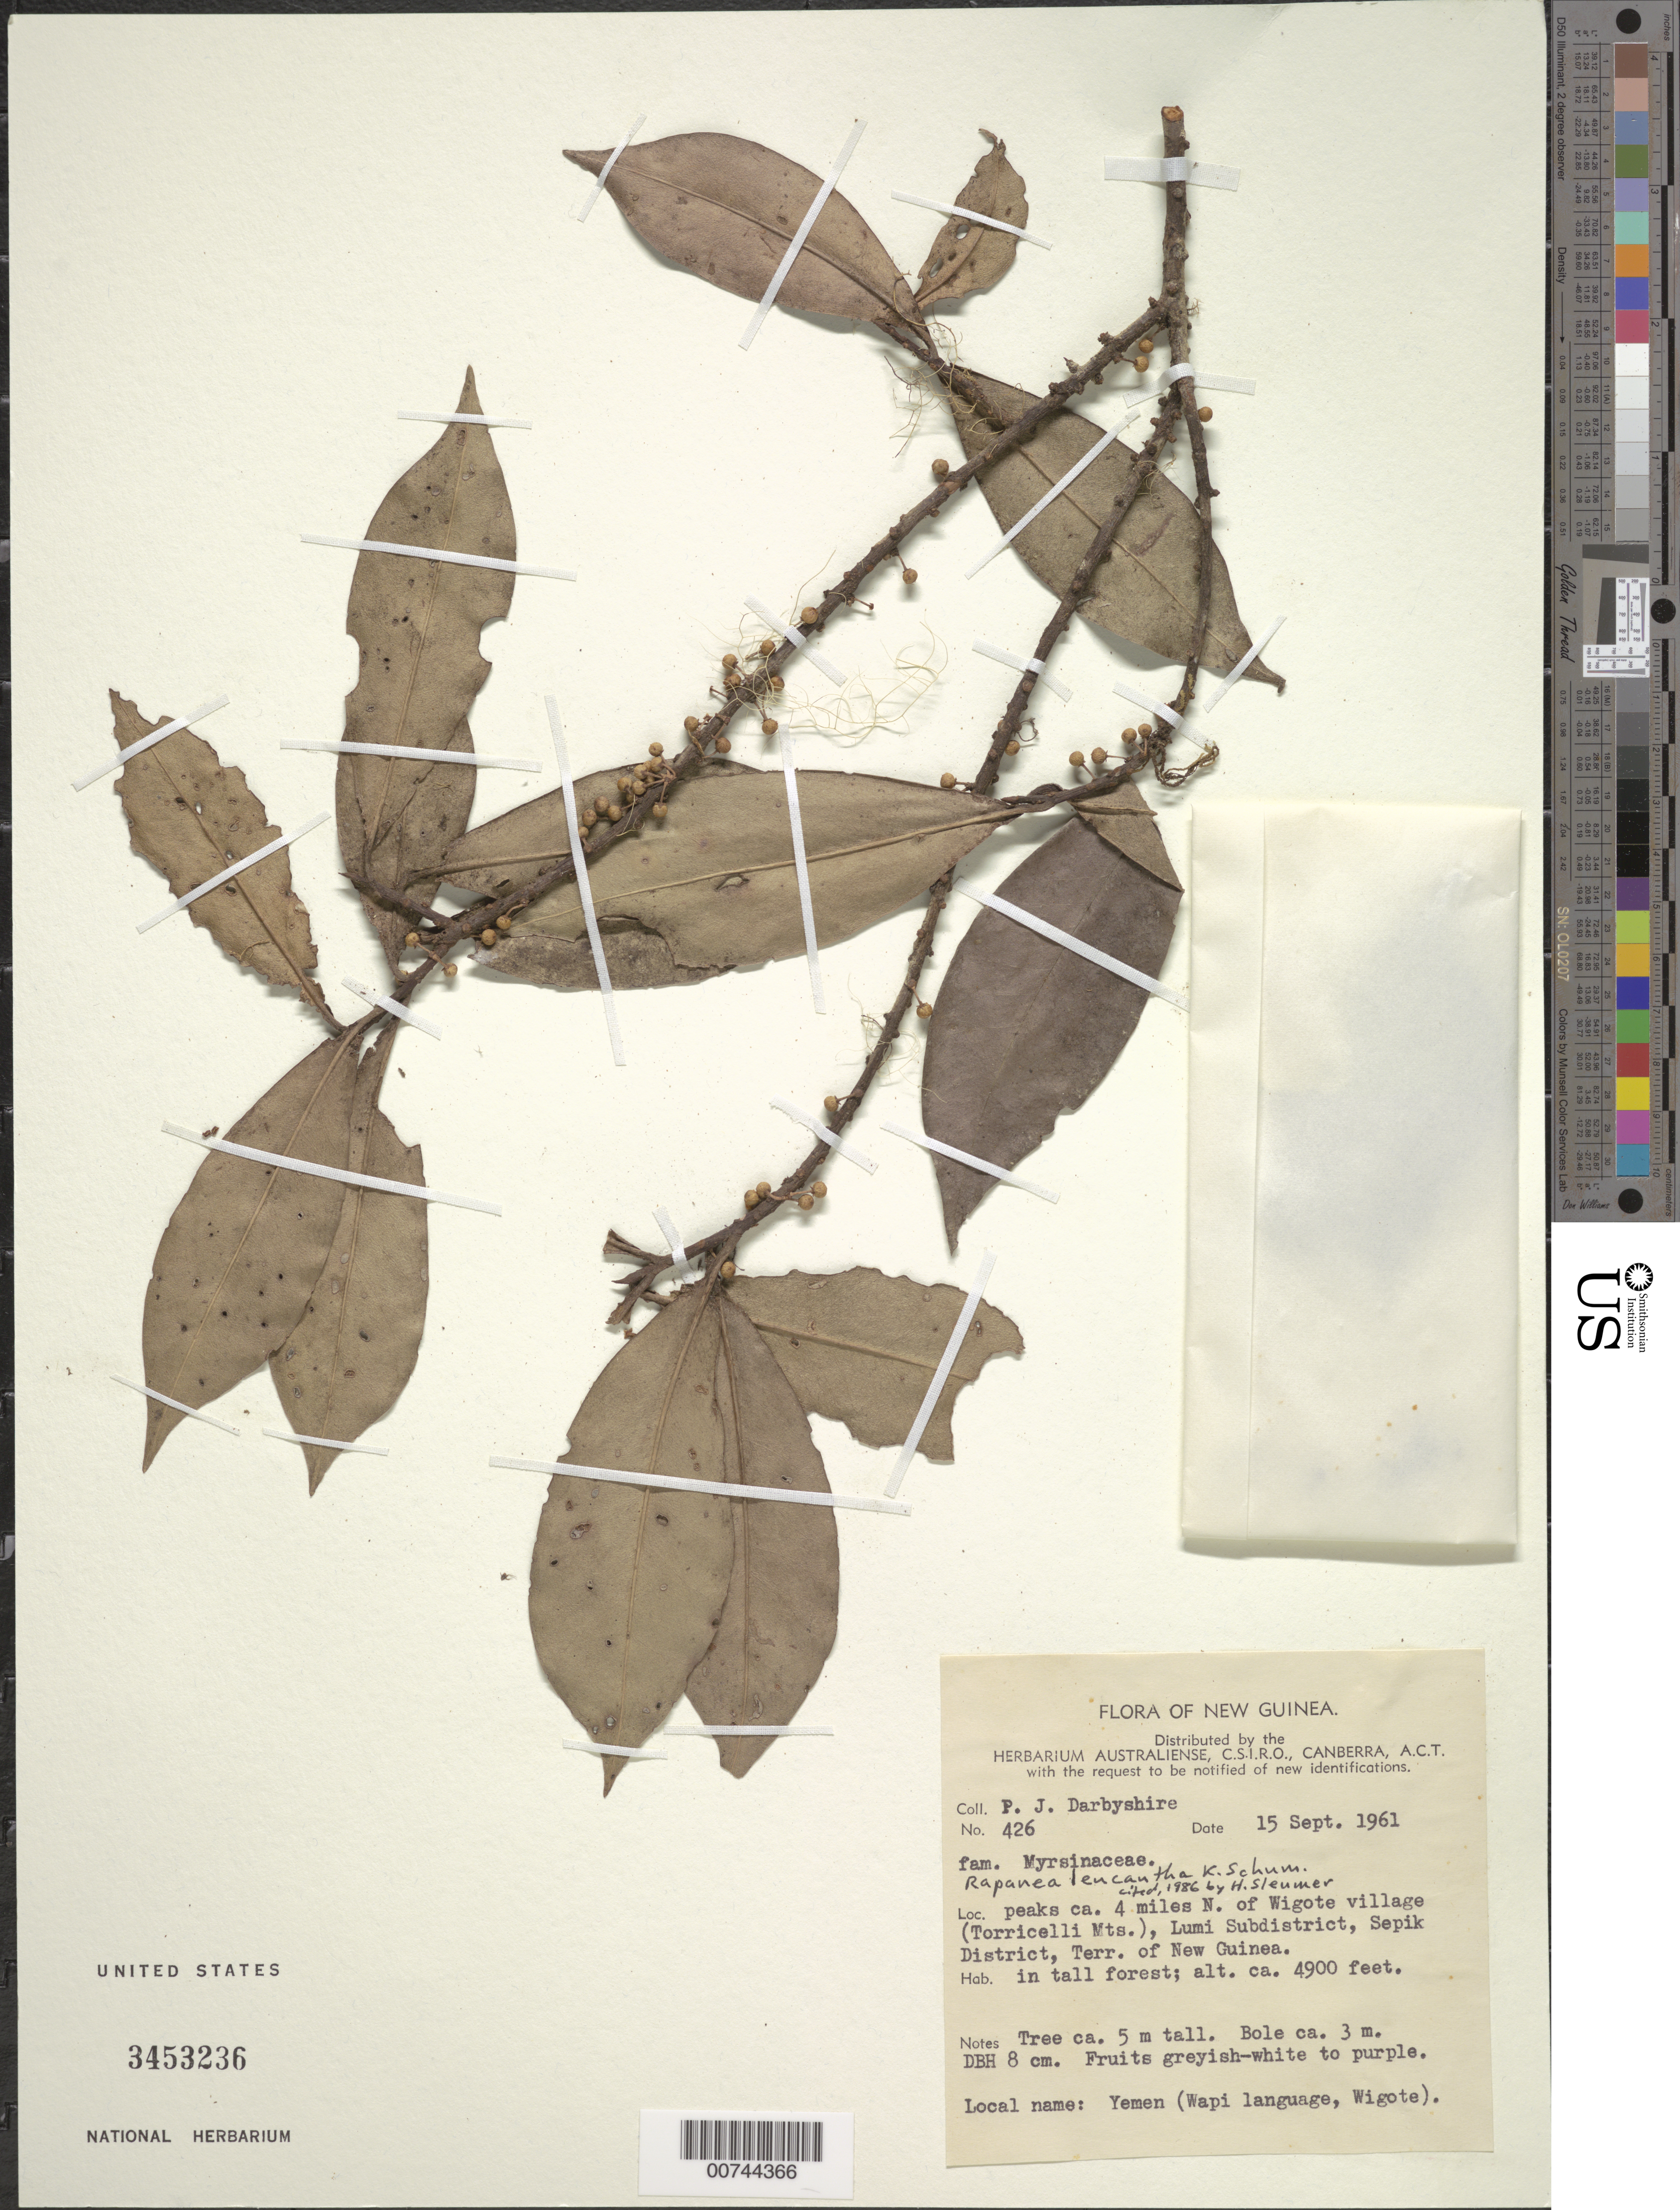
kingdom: Plantae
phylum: Tracheophyta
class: Magnoliopsida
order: Ericales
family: Primulaceae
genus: Rapanea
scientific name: Rapanea leucantha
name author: K. Schum.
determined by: Sleumer, H. O.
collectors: P. Darbyshire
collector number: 426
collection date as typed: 15 Sep 1961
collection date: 1961-09-15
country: Papua New Guinea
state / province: Sandaun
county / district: Lumi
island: New Guinea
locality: N of Wigote Village, Torricelli Mts.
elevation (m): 1494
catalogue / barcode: US 3453236